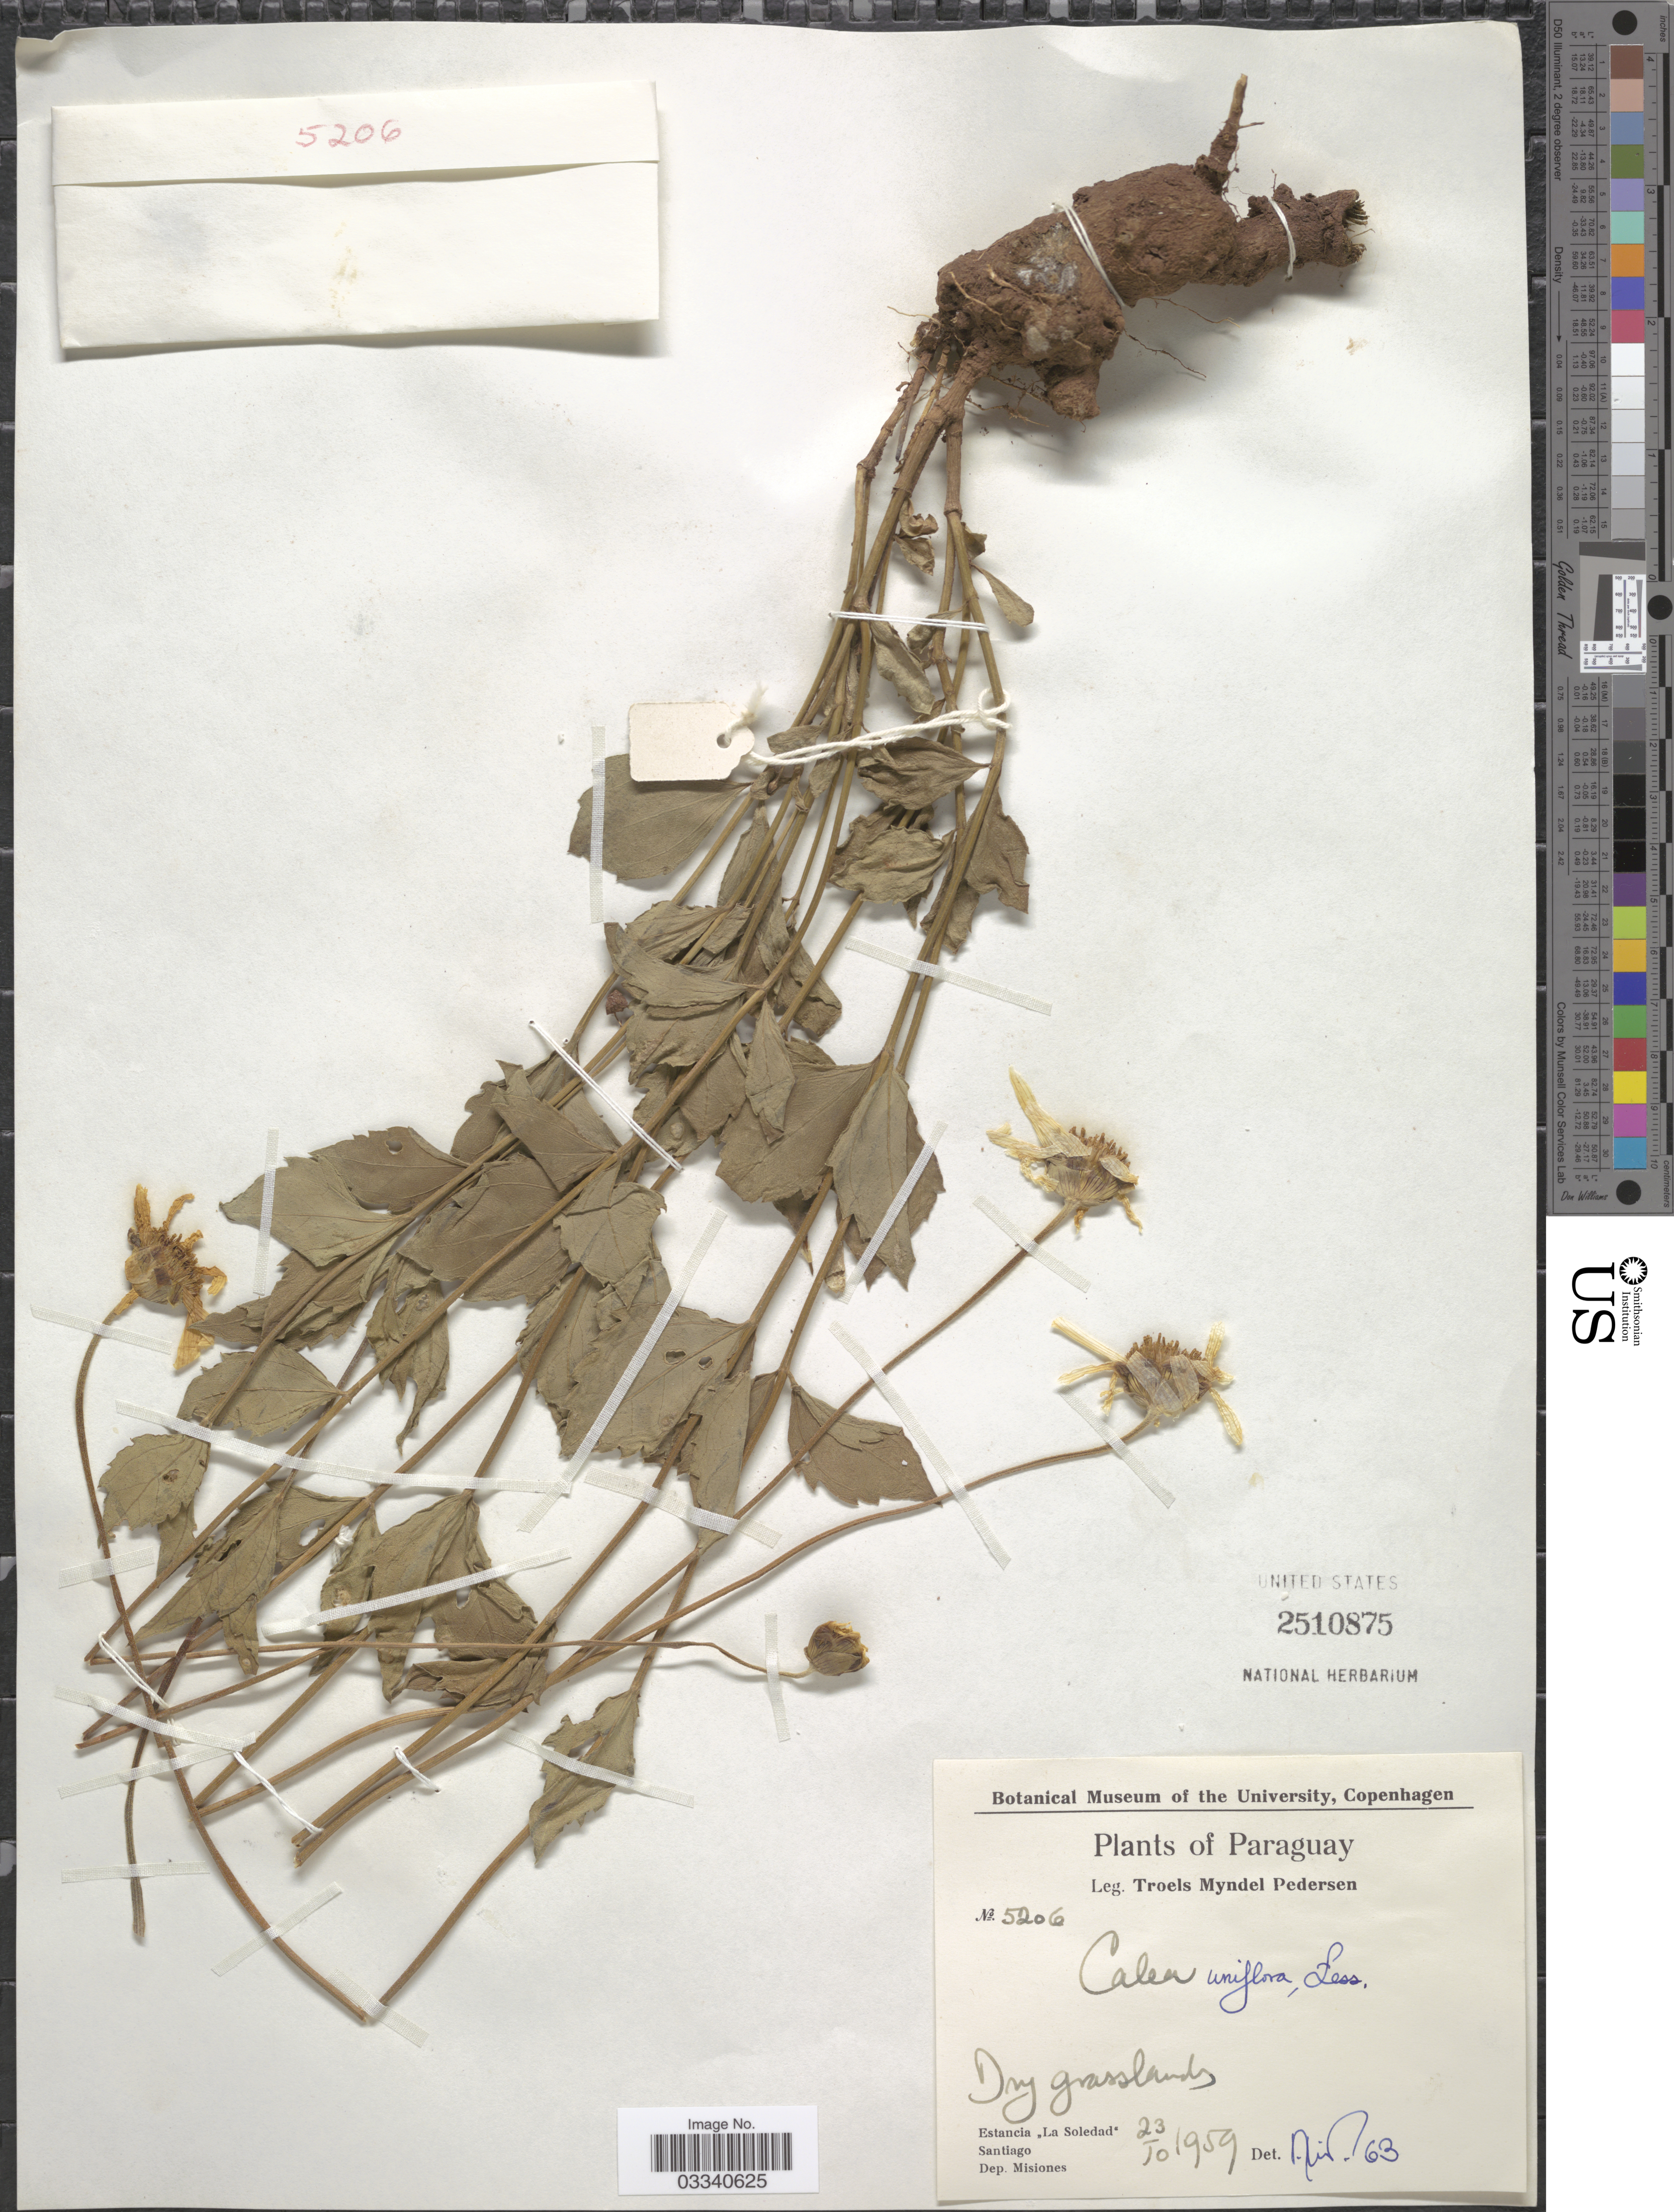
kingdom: Plantae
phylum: Tracheophyta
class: Magnoliopsida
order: Asterales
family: Asteraceae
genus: Calea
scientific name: Calea uniflora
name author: Less.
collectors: T. Pederson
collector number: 5206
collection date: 1959-10-23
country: Paraguay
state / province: Misiones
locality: Estancia La Soledad. Santiago. Dep. Misiones.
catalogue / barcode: US 2510875